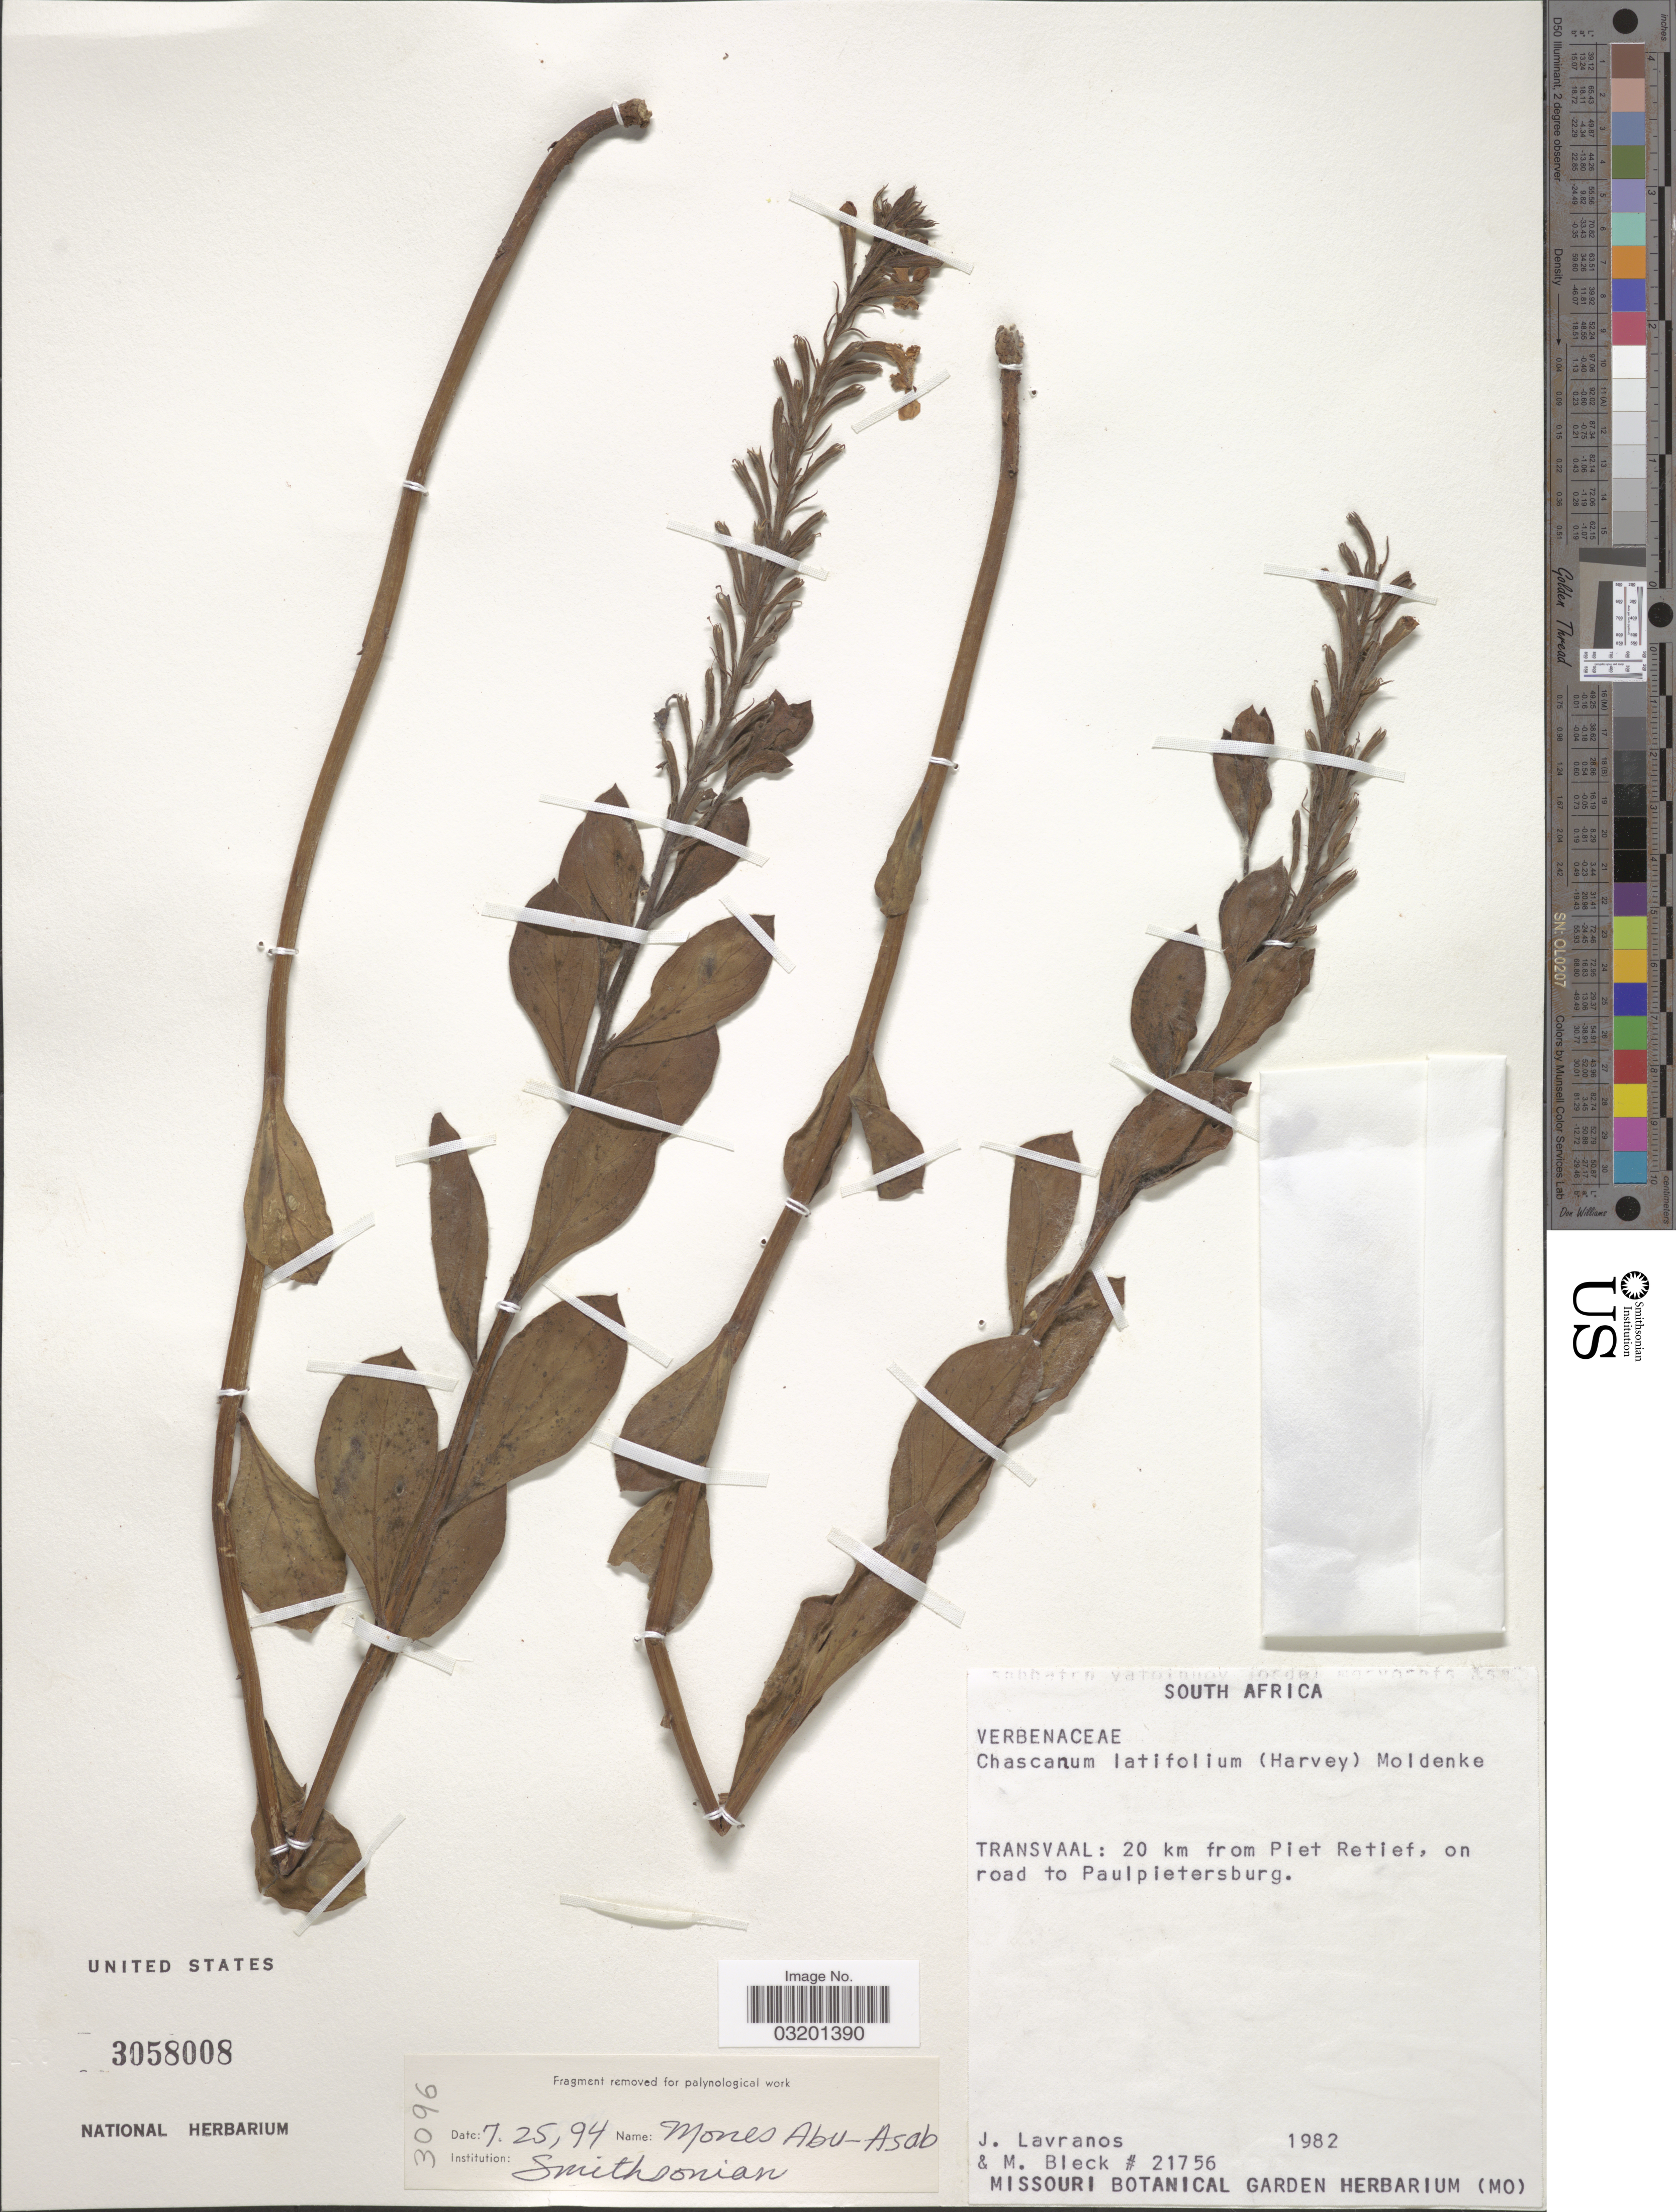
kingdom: Plantae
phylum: Tracheophyta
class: Magnoliopsida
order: Lamiales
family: Verbenaceae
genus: Chascanum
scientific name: Chascanum latifolium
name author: (Harv.) Moldenke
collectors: J. Lavranos & M. Bleck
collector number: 21756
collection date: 1982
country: South Africa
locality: Transvaal: 20 km from Piet Retief, on road to Paulpietersburg.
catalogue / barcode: US 3058008